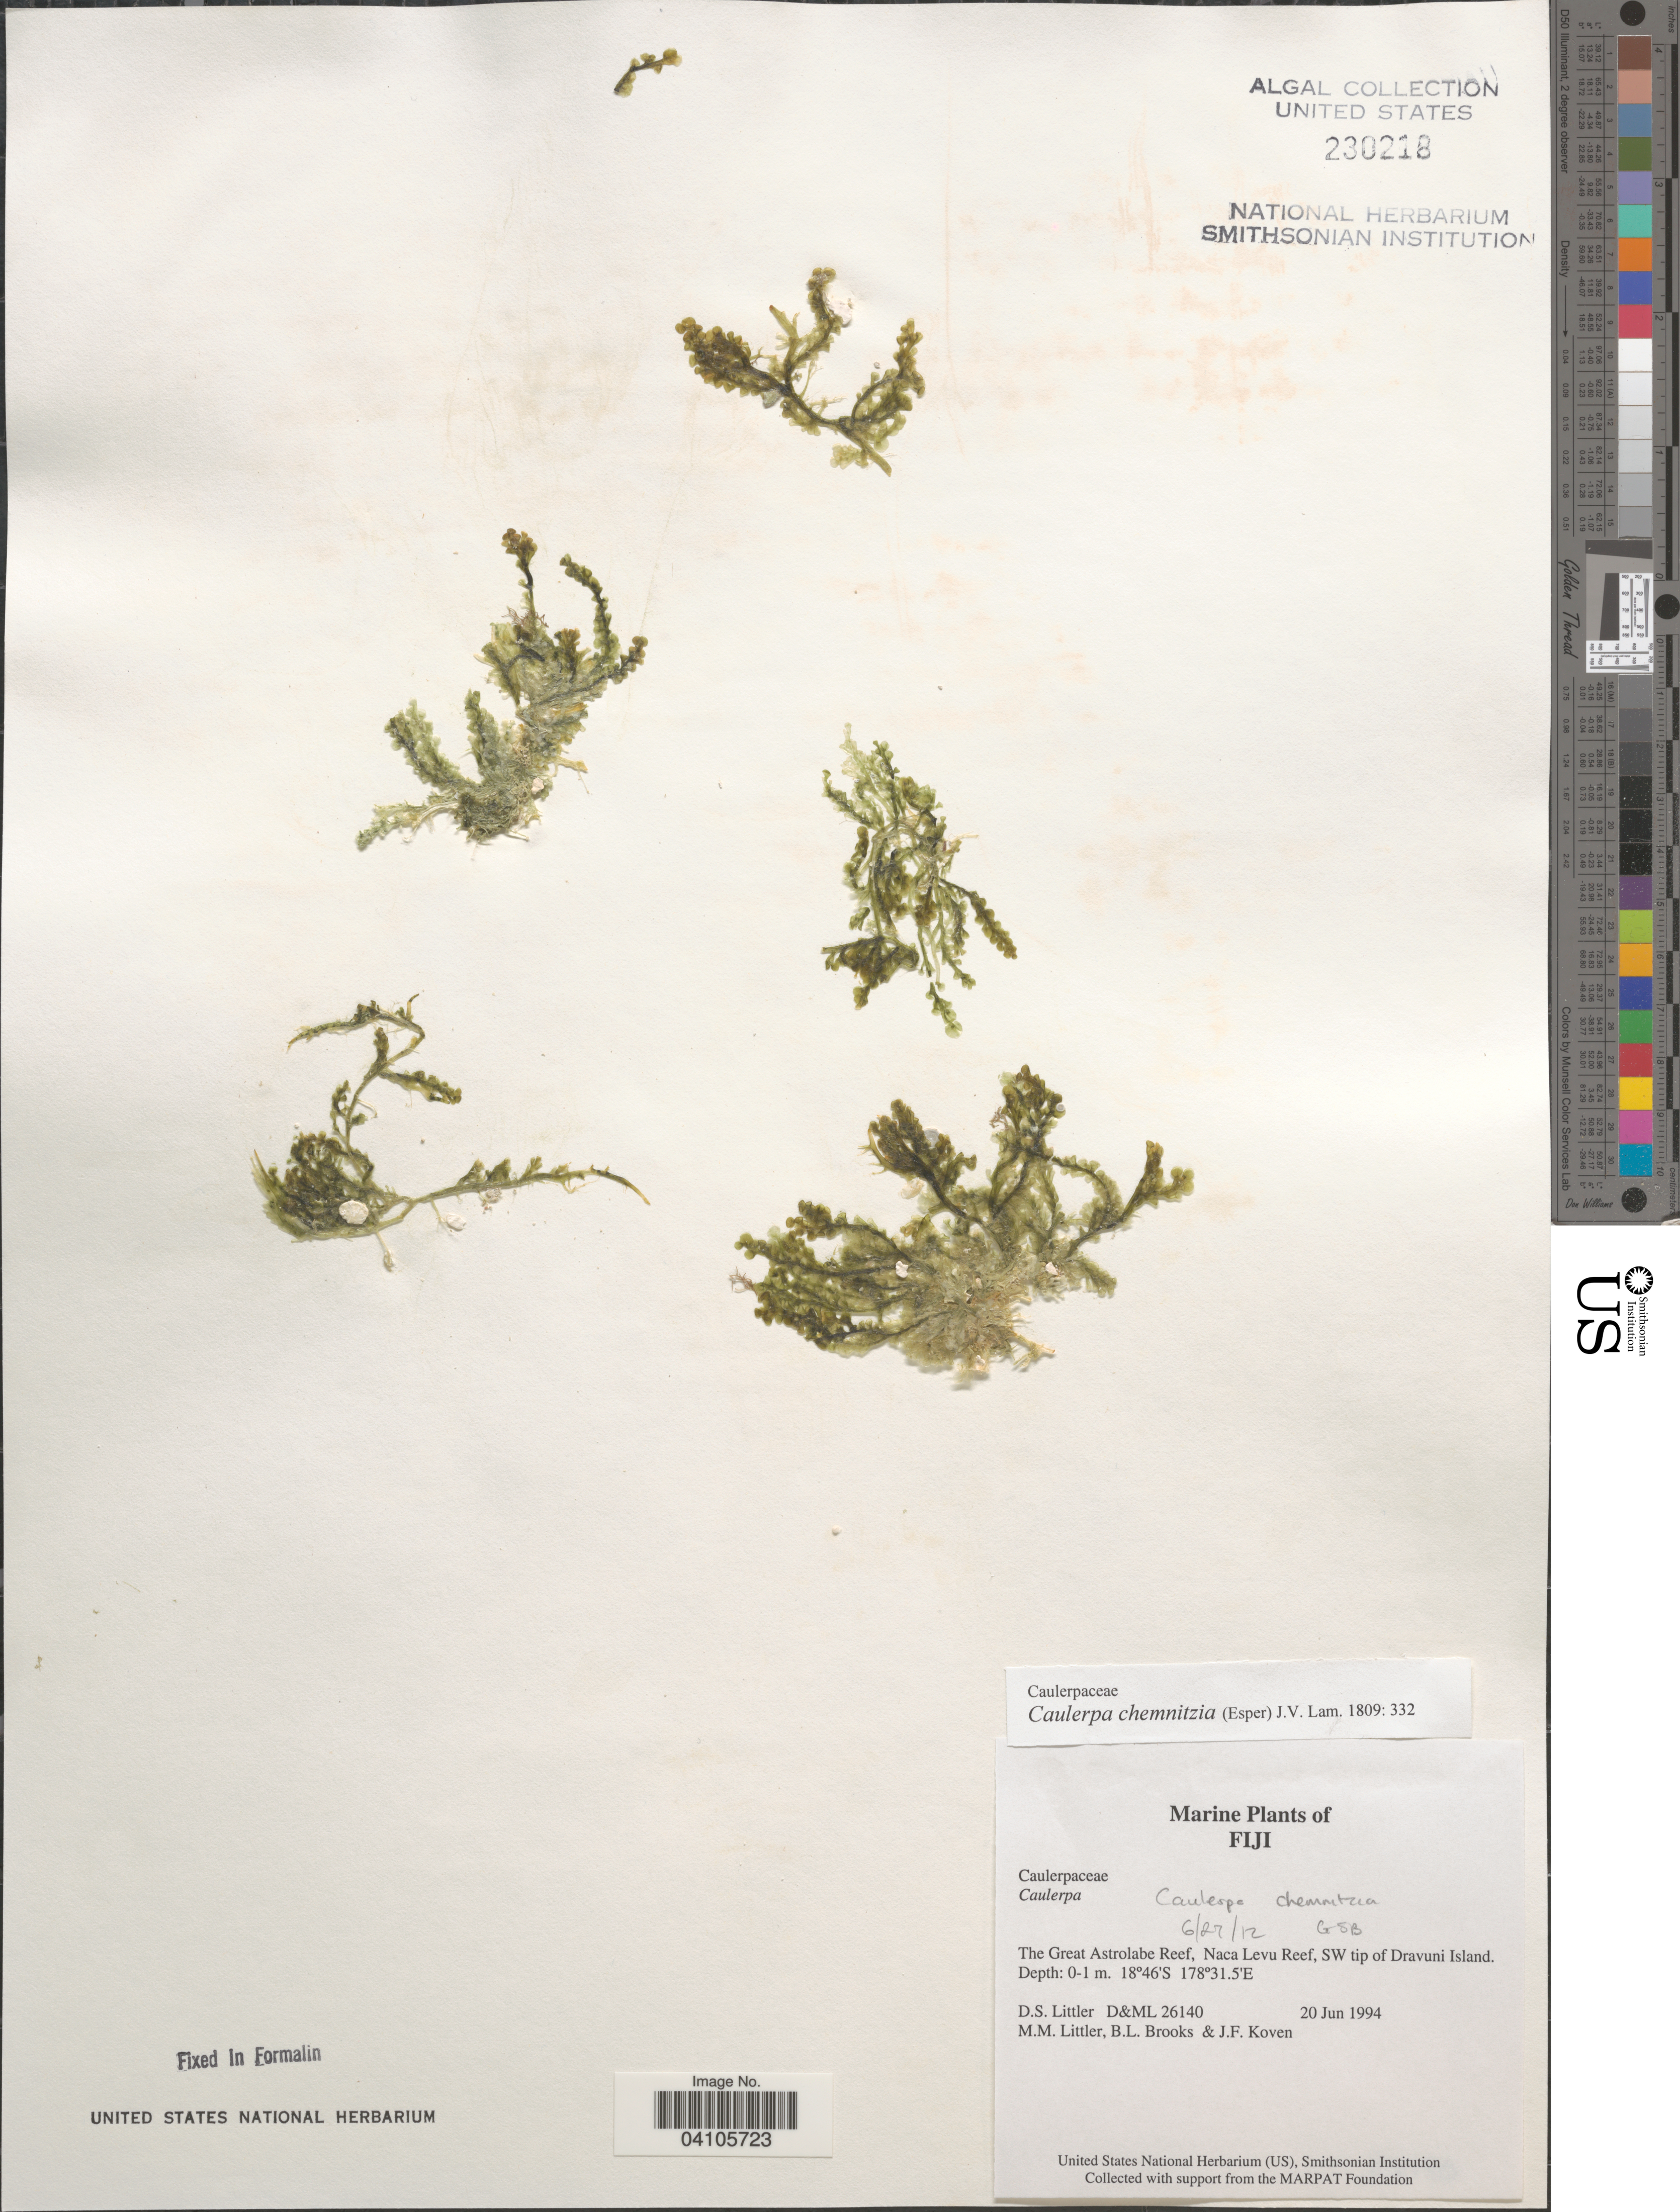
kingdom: Plantae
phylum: Chlorophyta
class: Ulvophyceae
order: Bryopsidales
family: Caulerpaceae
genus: Caulerpa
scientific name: Caulerpa chemnitzia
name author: (Esper) J.V.Lamouroux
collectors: D. S. Littler, B. Brooks & J. Koven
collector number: D&ML 26140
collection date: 1994-06-20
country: Fiji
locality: The Great Astrolabe Reef, Naca Levu Reef, SW tip of Dravuni Island.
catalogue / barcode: US 230218